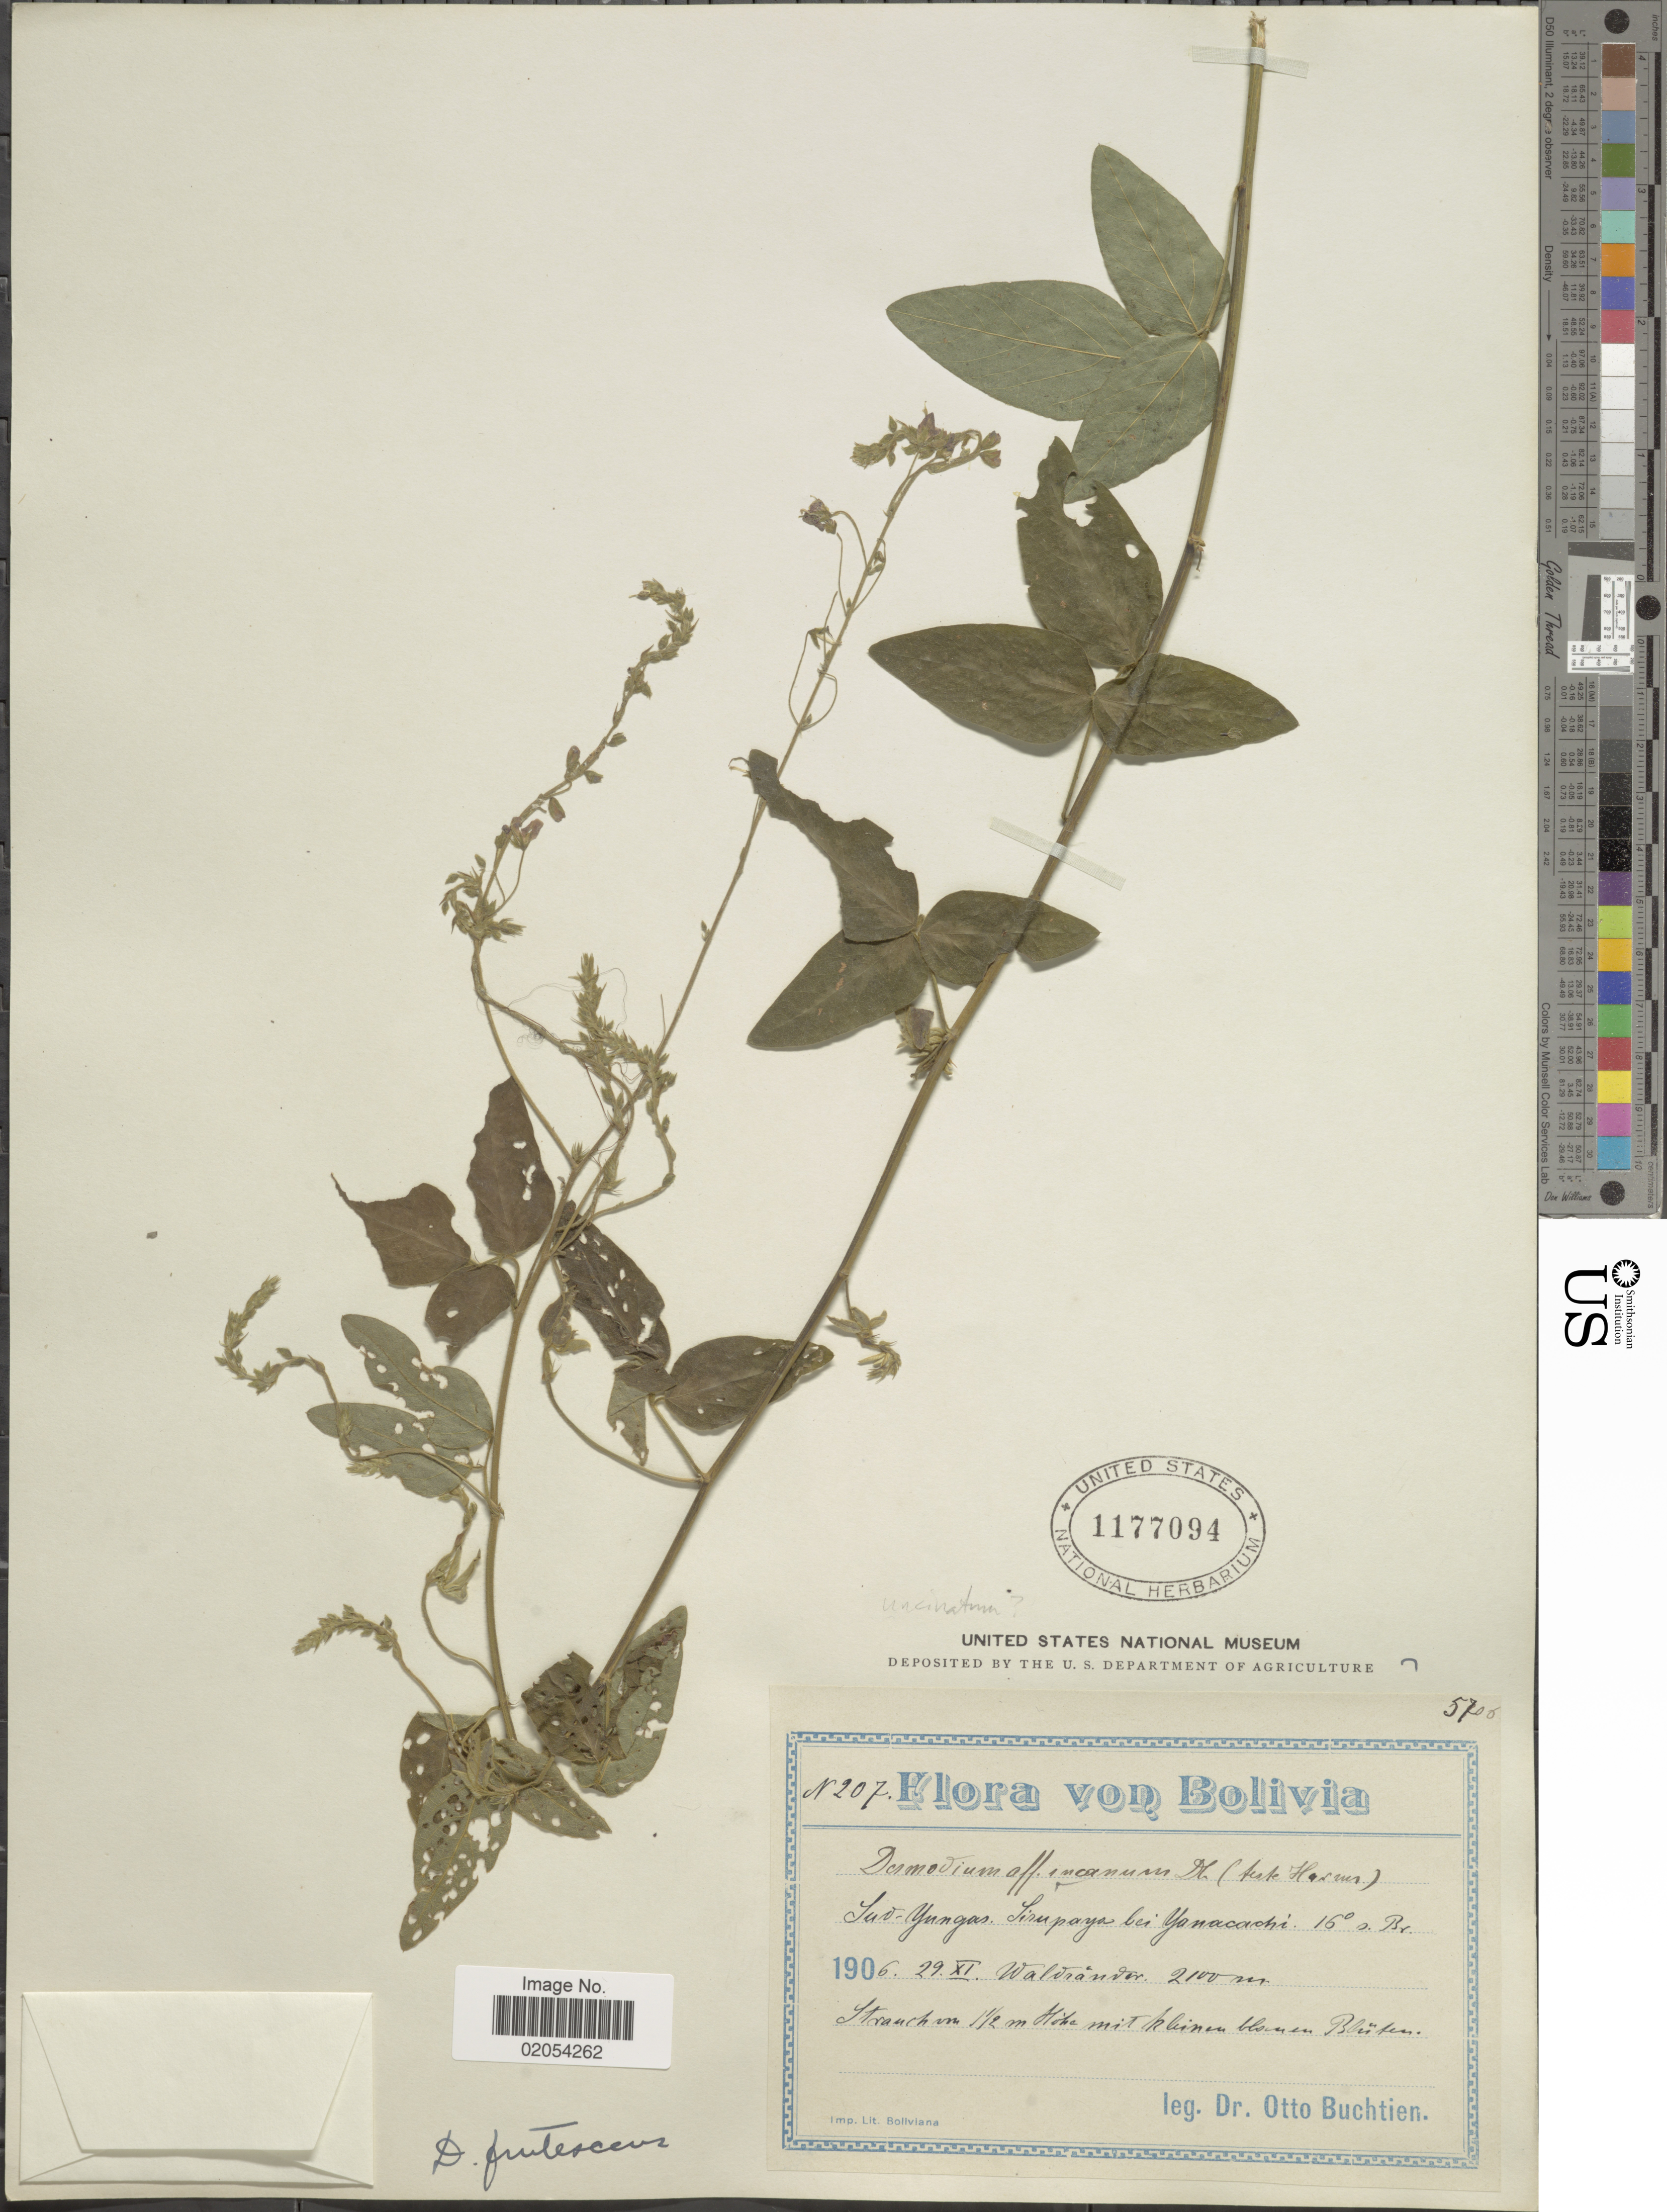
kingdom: Plantae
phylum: Tracheophyta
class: Magnoliopsida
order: Fabales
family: Fabaceae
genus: Desmodium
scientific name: Desmodium sp.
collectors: O. Buchtien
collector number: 207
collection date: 1906-11-29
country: Bolivia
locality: Sud-Yungas, Sirapaya bei Yanacachi.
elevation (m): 2100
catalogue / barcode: US 1177094